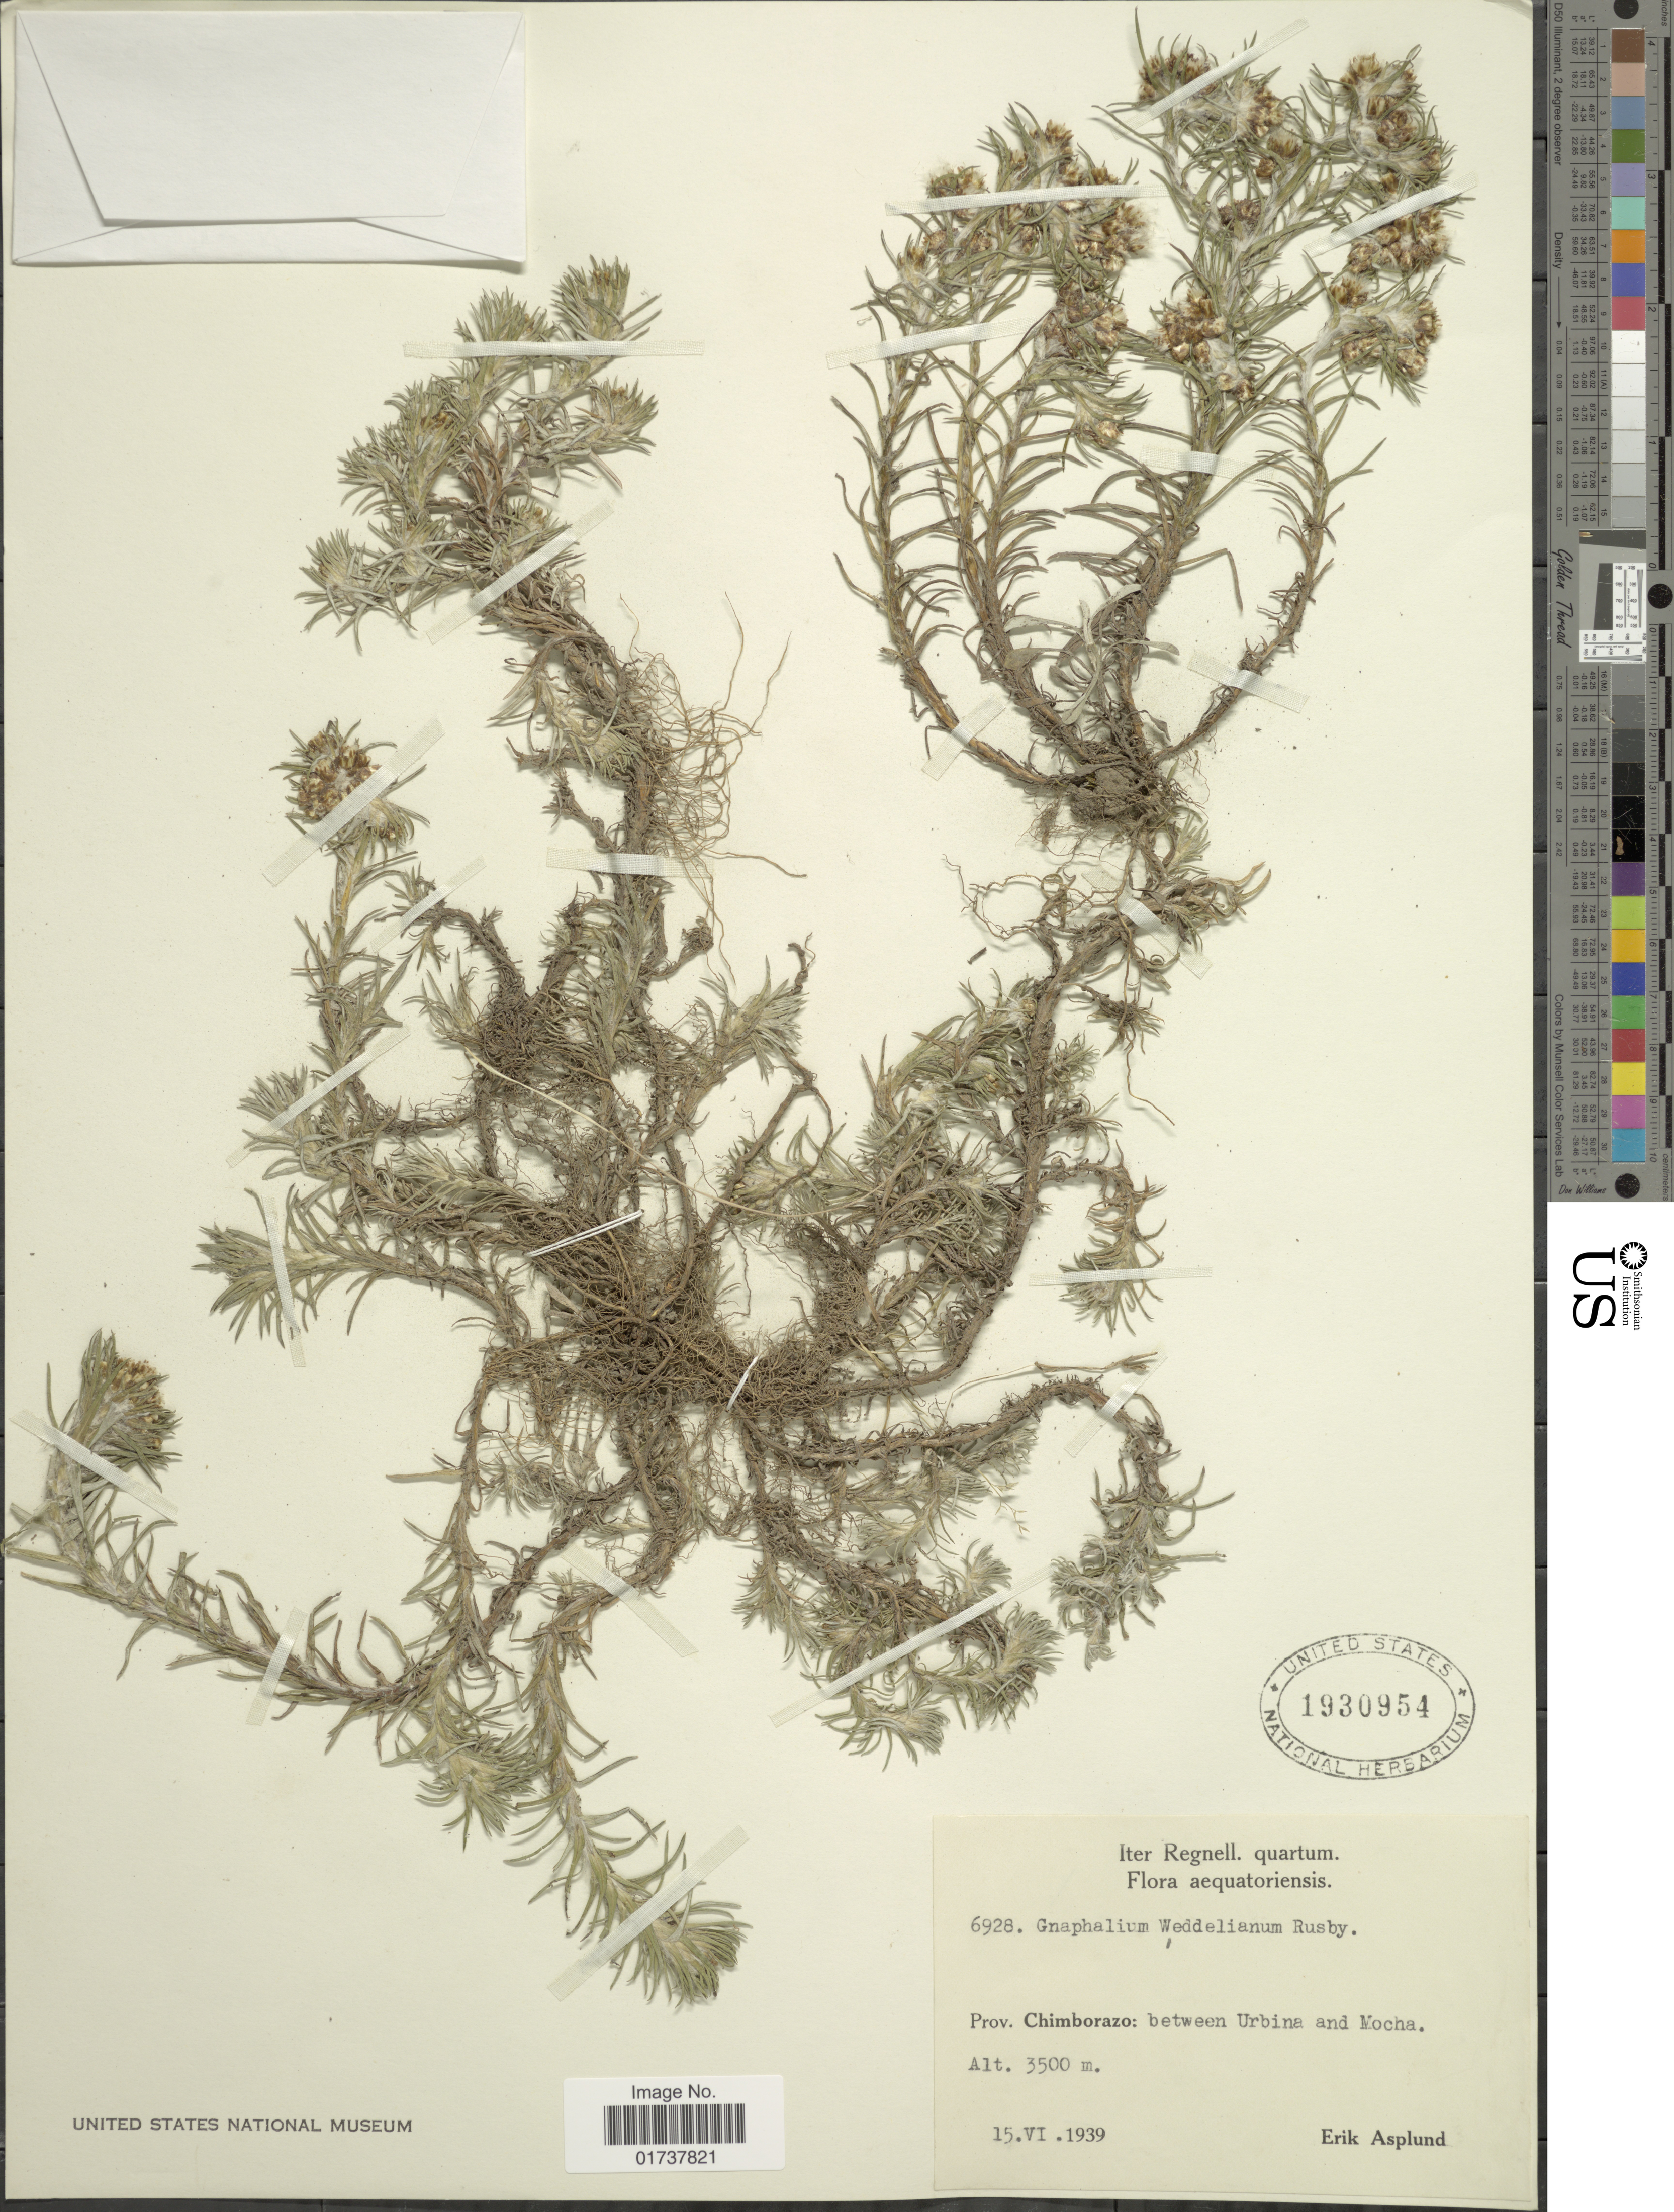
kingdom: Plantae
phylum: Tracheophyta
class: Magnoliopsida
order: Asterales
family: Asteraceae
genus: Stuckertiella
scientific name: Stuckertiella capitata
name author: (Wedd.) P. Beauv.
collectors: E. Asplund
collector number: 6928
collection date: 1939-06-15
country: Ecuador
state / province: Chimborazo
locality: Between Urbina and Mocha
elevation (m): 3500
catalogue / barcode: US 1930945